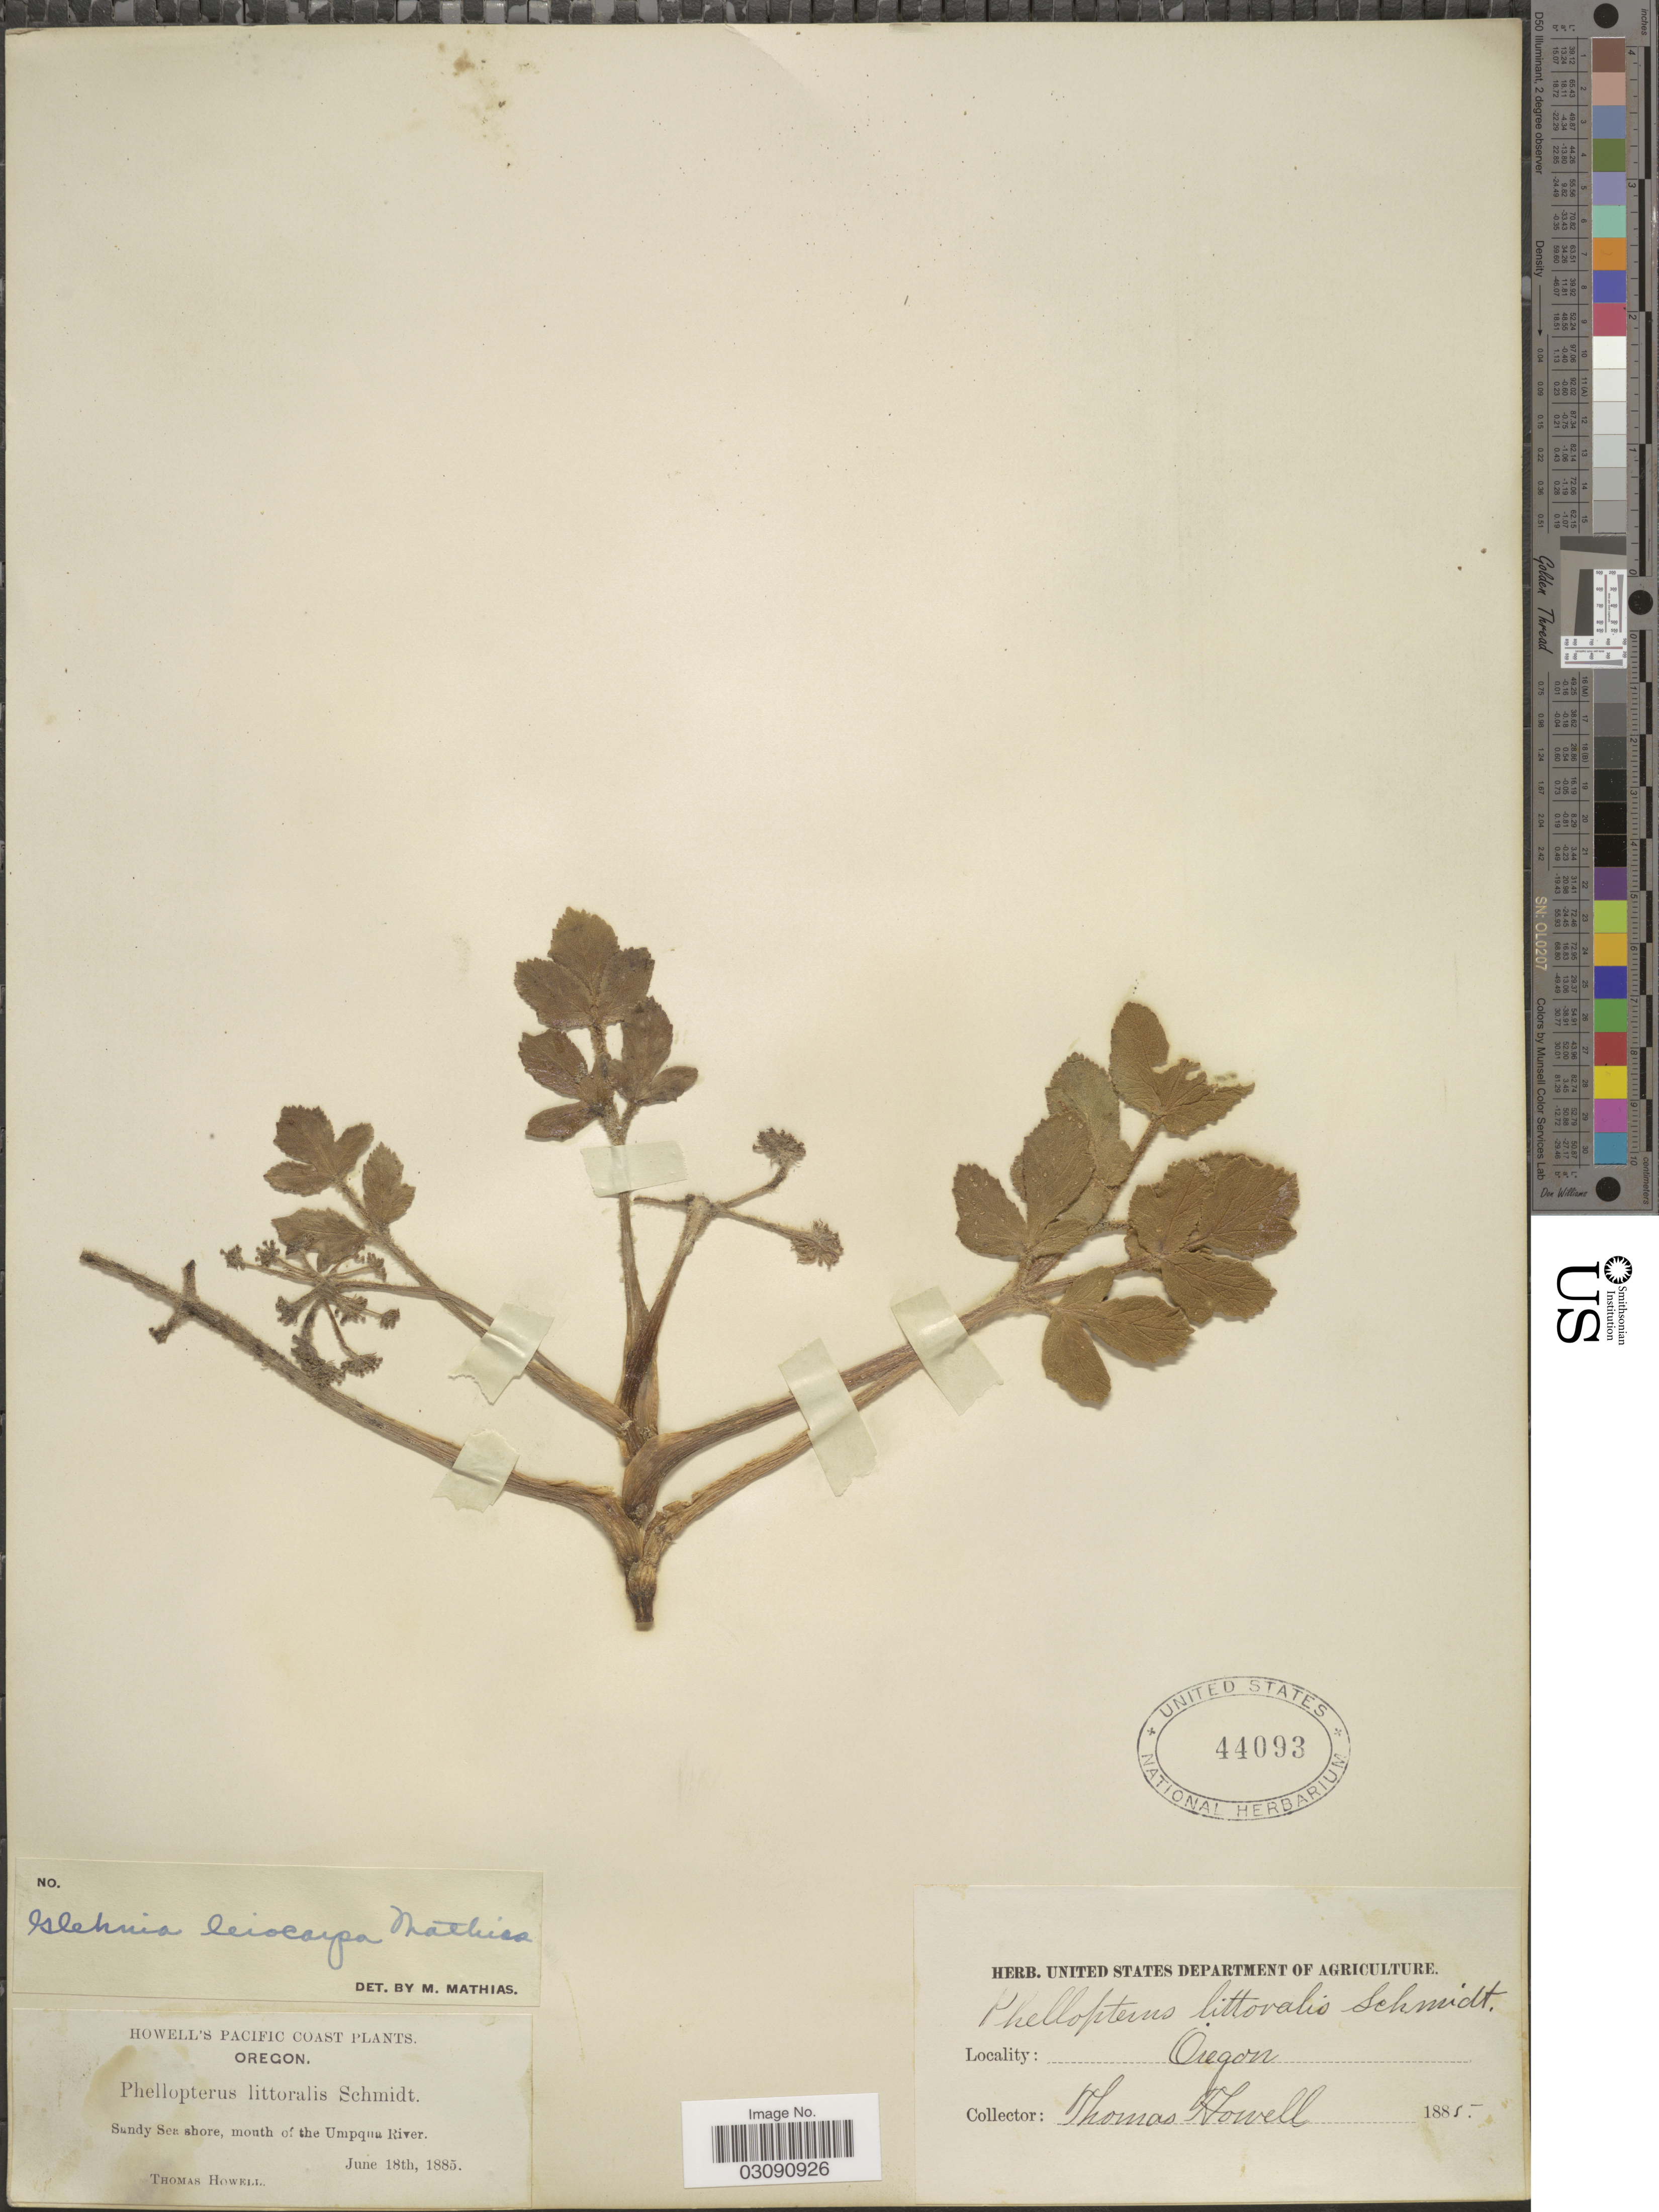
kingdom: Plantae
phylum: Tracheophyta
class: Magnoliopsida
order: Apiales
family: Apiaceae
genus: Glehnia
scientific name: Glehnia littoralis subsp. leiocarpa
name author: (Mathias) Hultén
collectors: T. J. Howell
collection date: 1885-06-18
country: United States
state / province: Oregon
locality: Pacific Coast, mouth of the Umpqua River.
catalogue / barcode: US 44093